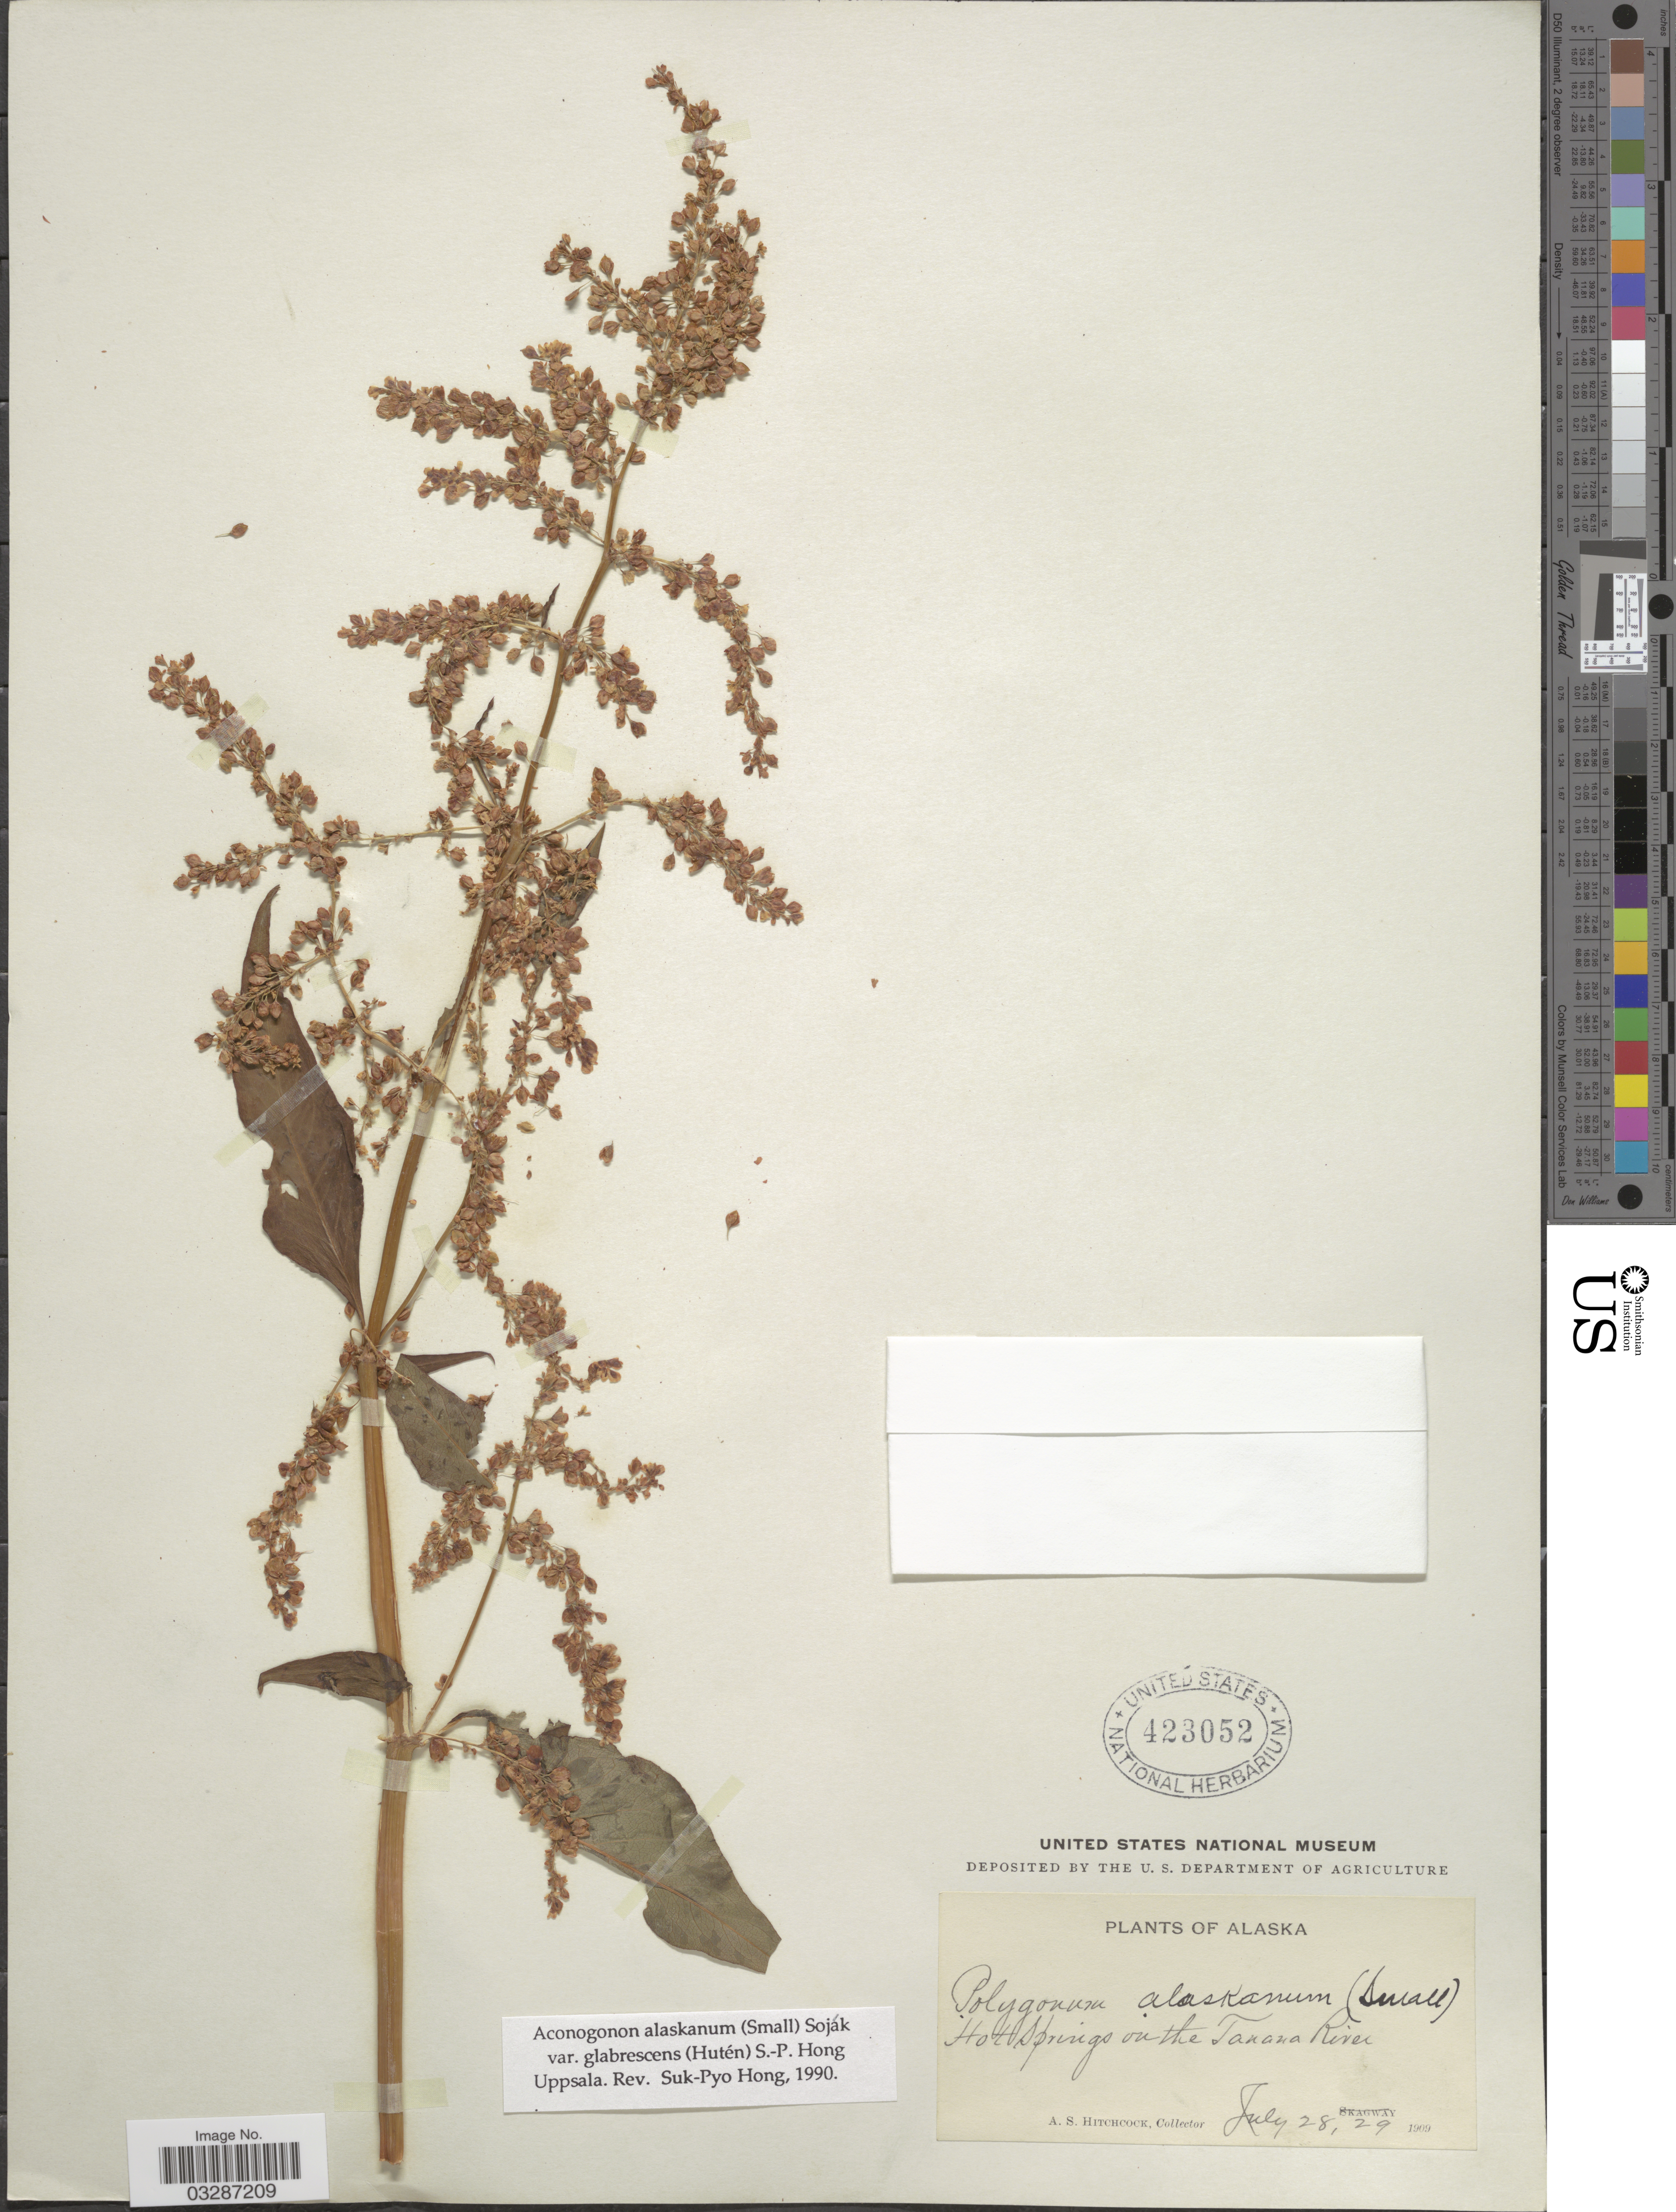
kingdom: Plantae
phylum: Tracheophyta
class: Magnoliopsida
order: Caryophyllales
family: Polygonaceae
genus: Koenigia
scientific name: Koenigia alaskana var. glabrescens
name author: (Hultén) T.M. Schust. & Reveal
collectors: A. S. Hitchcock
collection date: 1909-07-28/1909-07-29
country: United States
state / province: Alaska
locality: Hot Springs on the Tanana River.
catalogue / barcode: US 423052